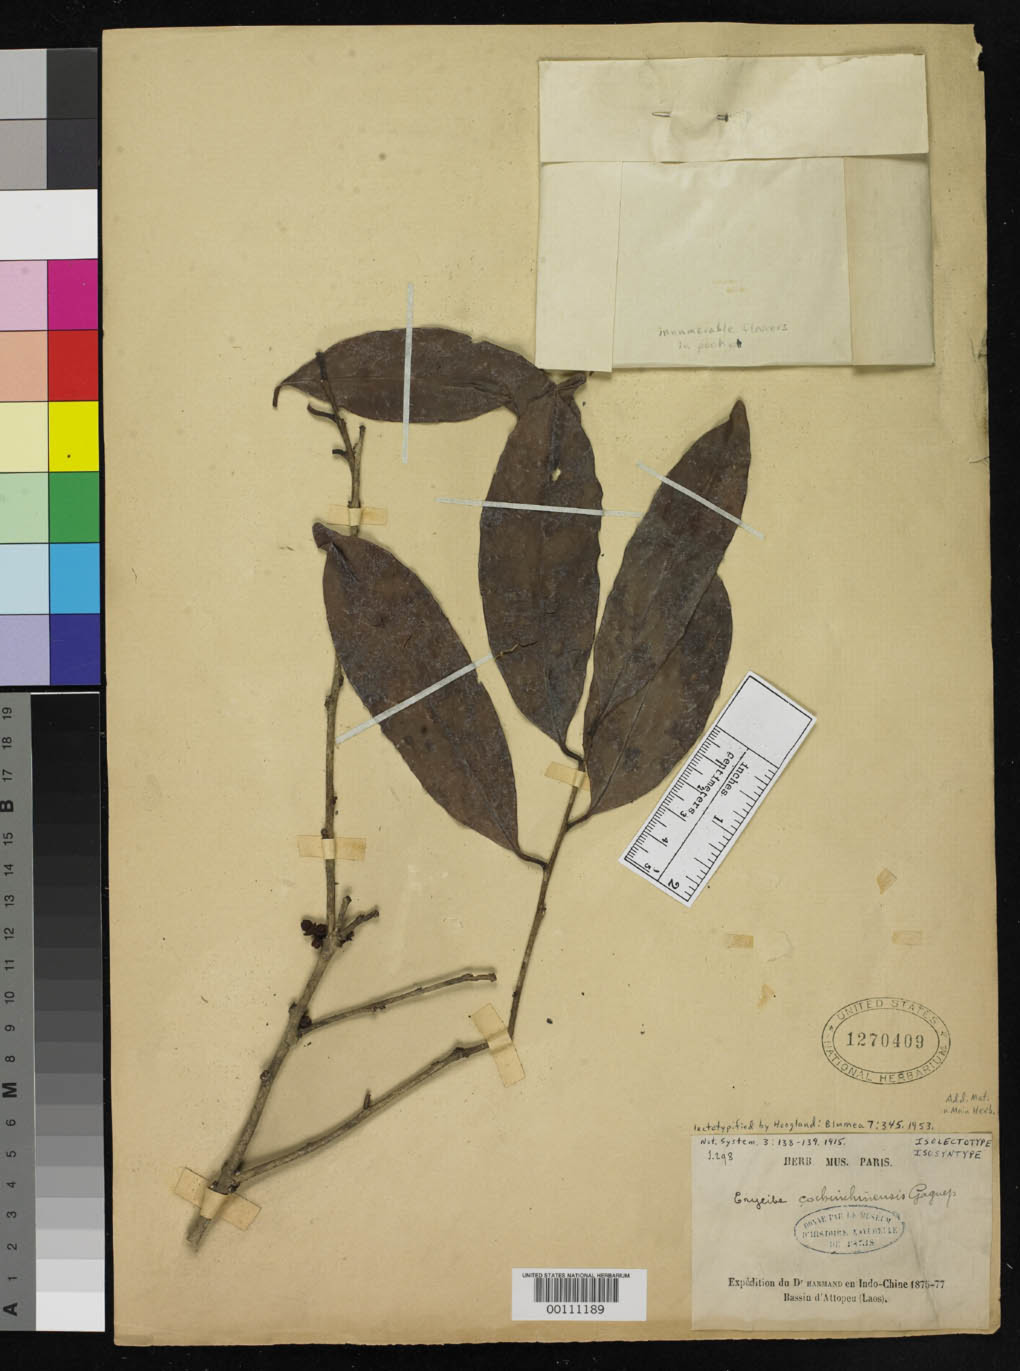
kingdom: Plantae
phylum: Tracheophyta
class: Magnoliopsida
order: Solanales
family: Convolvulaceae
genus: Erycibe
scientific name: Erycibe cochinchinensis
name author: Gagnep.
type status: Isolectotype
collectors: F. Harmand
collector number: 1298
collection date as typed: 1875 to -- --- 1877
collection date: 1875/1877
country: Laos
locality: Bassin d'Attopeu.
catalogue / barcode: US 1270409